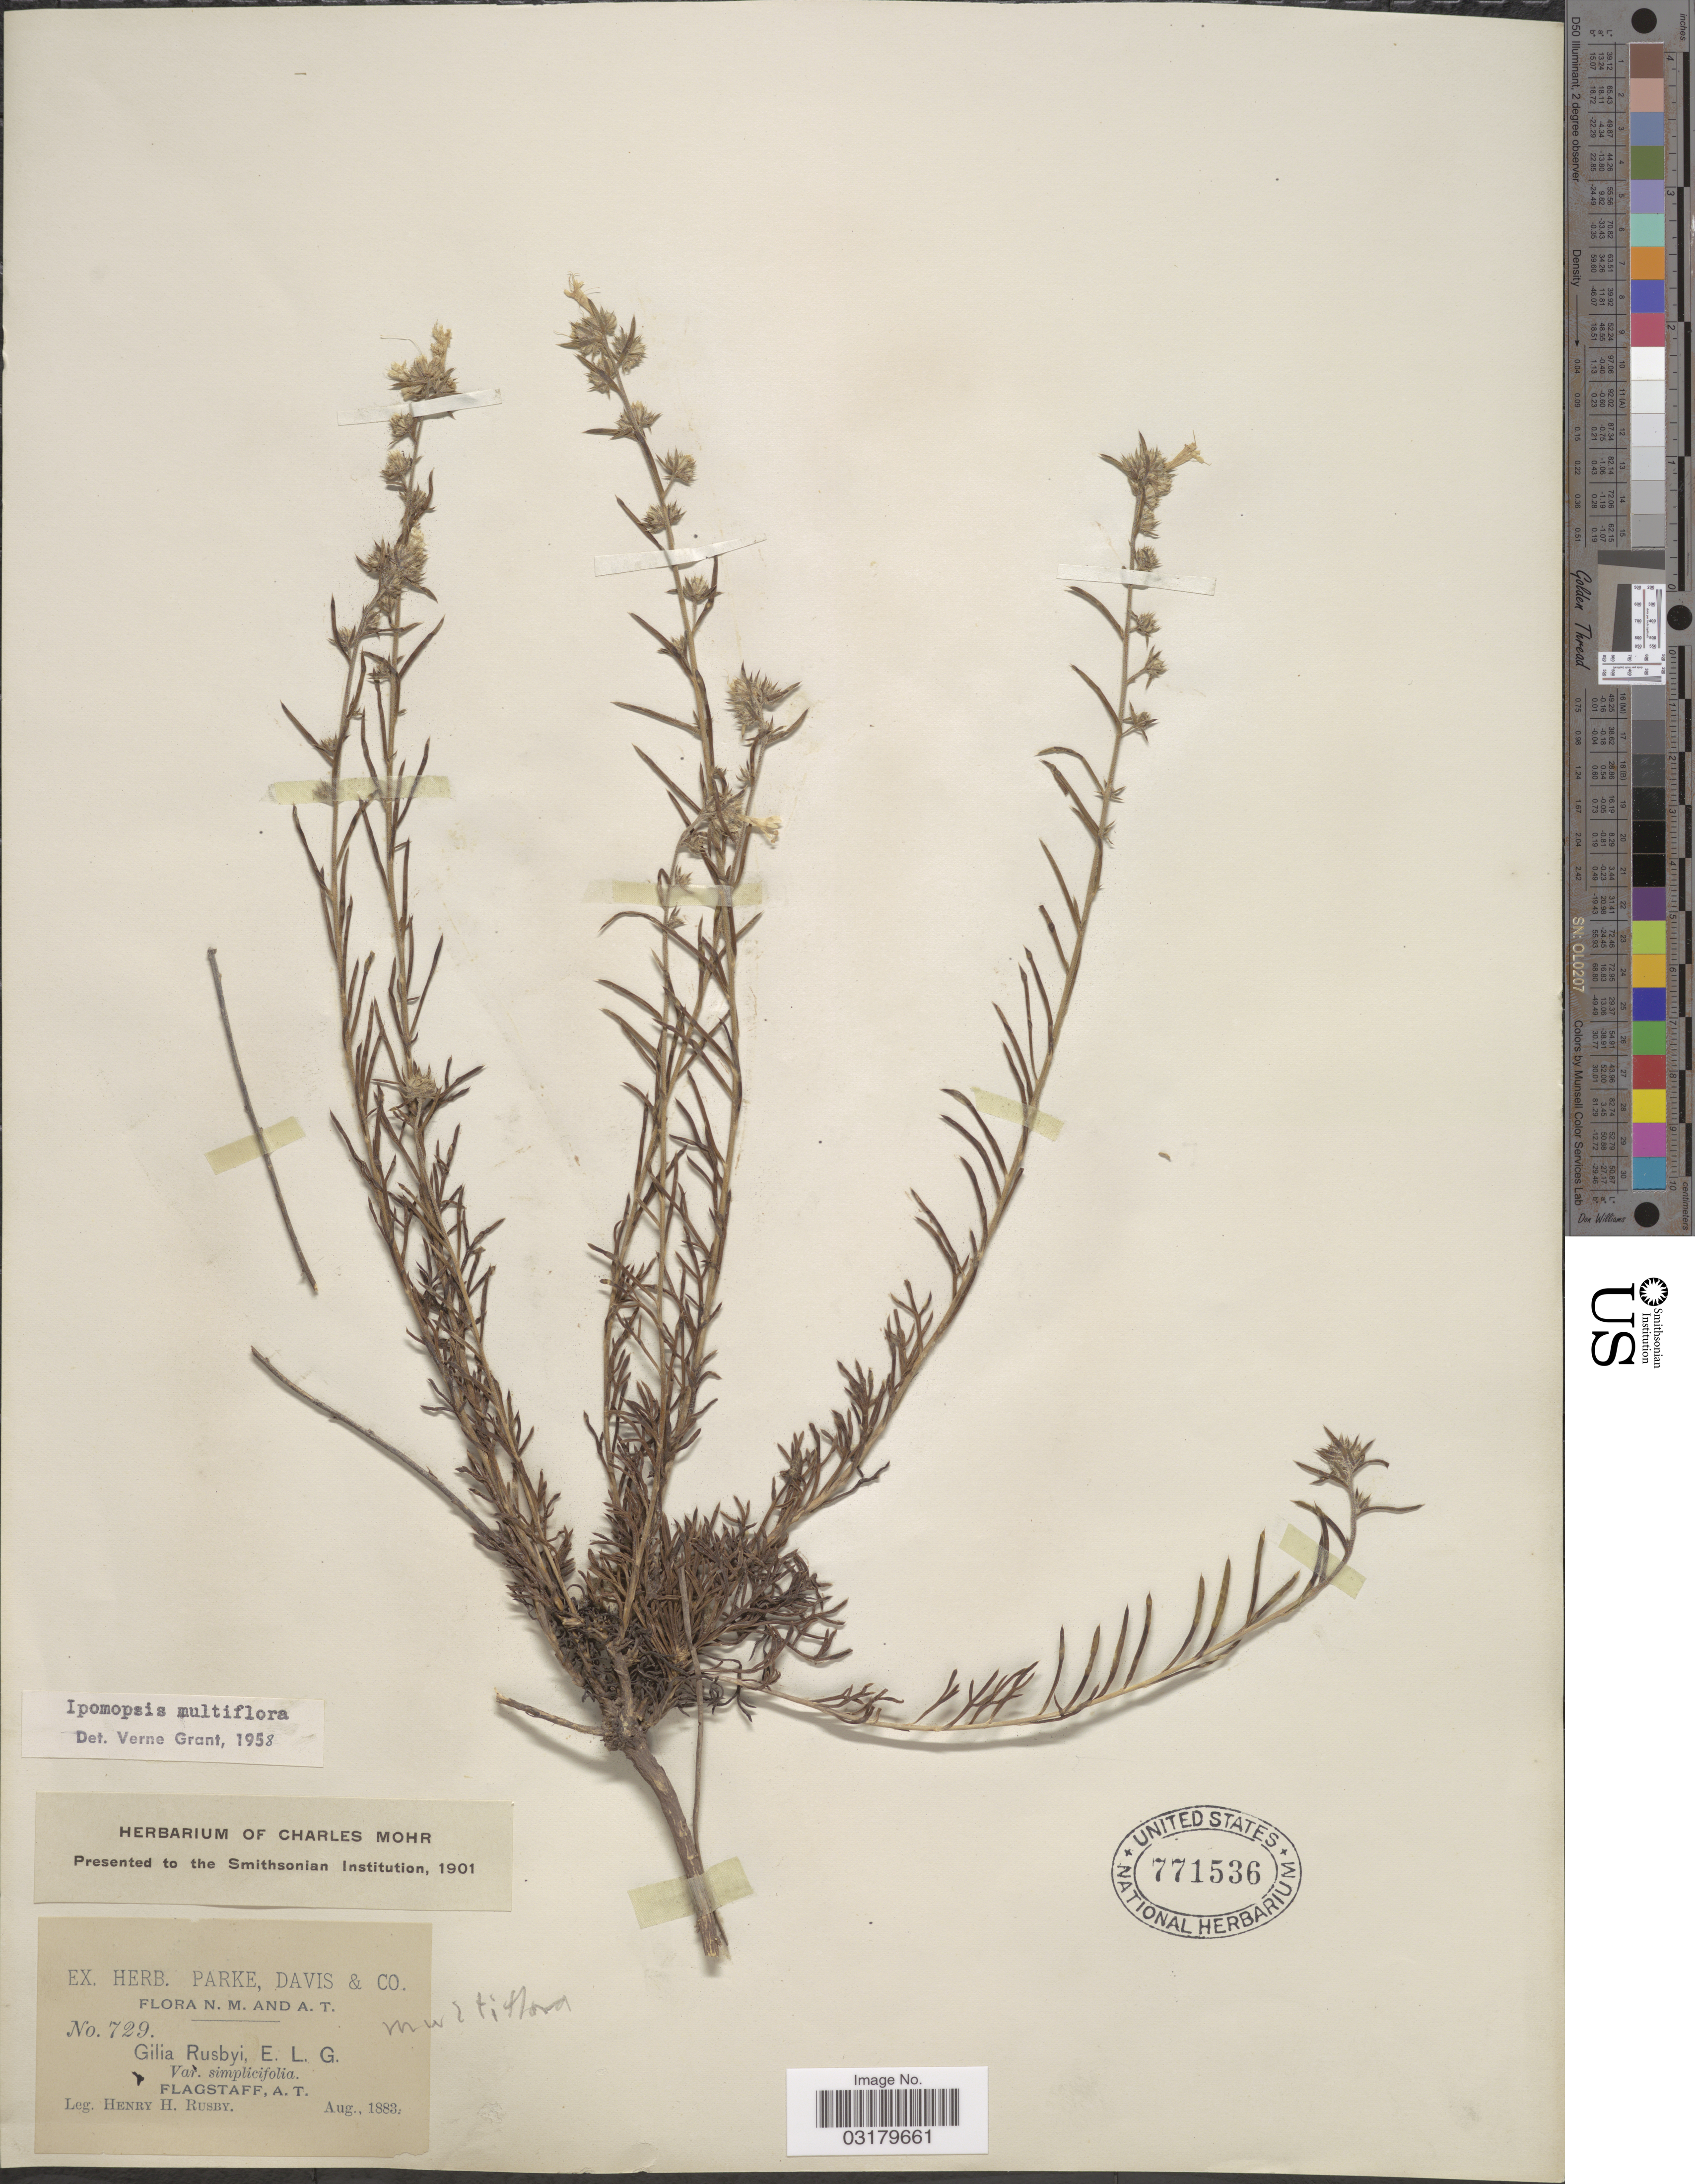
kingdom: Plantae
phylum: Tracheophyta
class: Magnoliopsida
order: Ericales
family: Polemoniaceae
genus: Ipomopsis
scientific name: Ipomopsis multiflora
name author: (Nutt.) V.E. Grant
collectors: H. H. Rusby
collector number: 729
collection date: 1883-08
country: United States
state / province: Arizona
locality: Flagstaff, A.T.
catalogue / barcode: US 771536